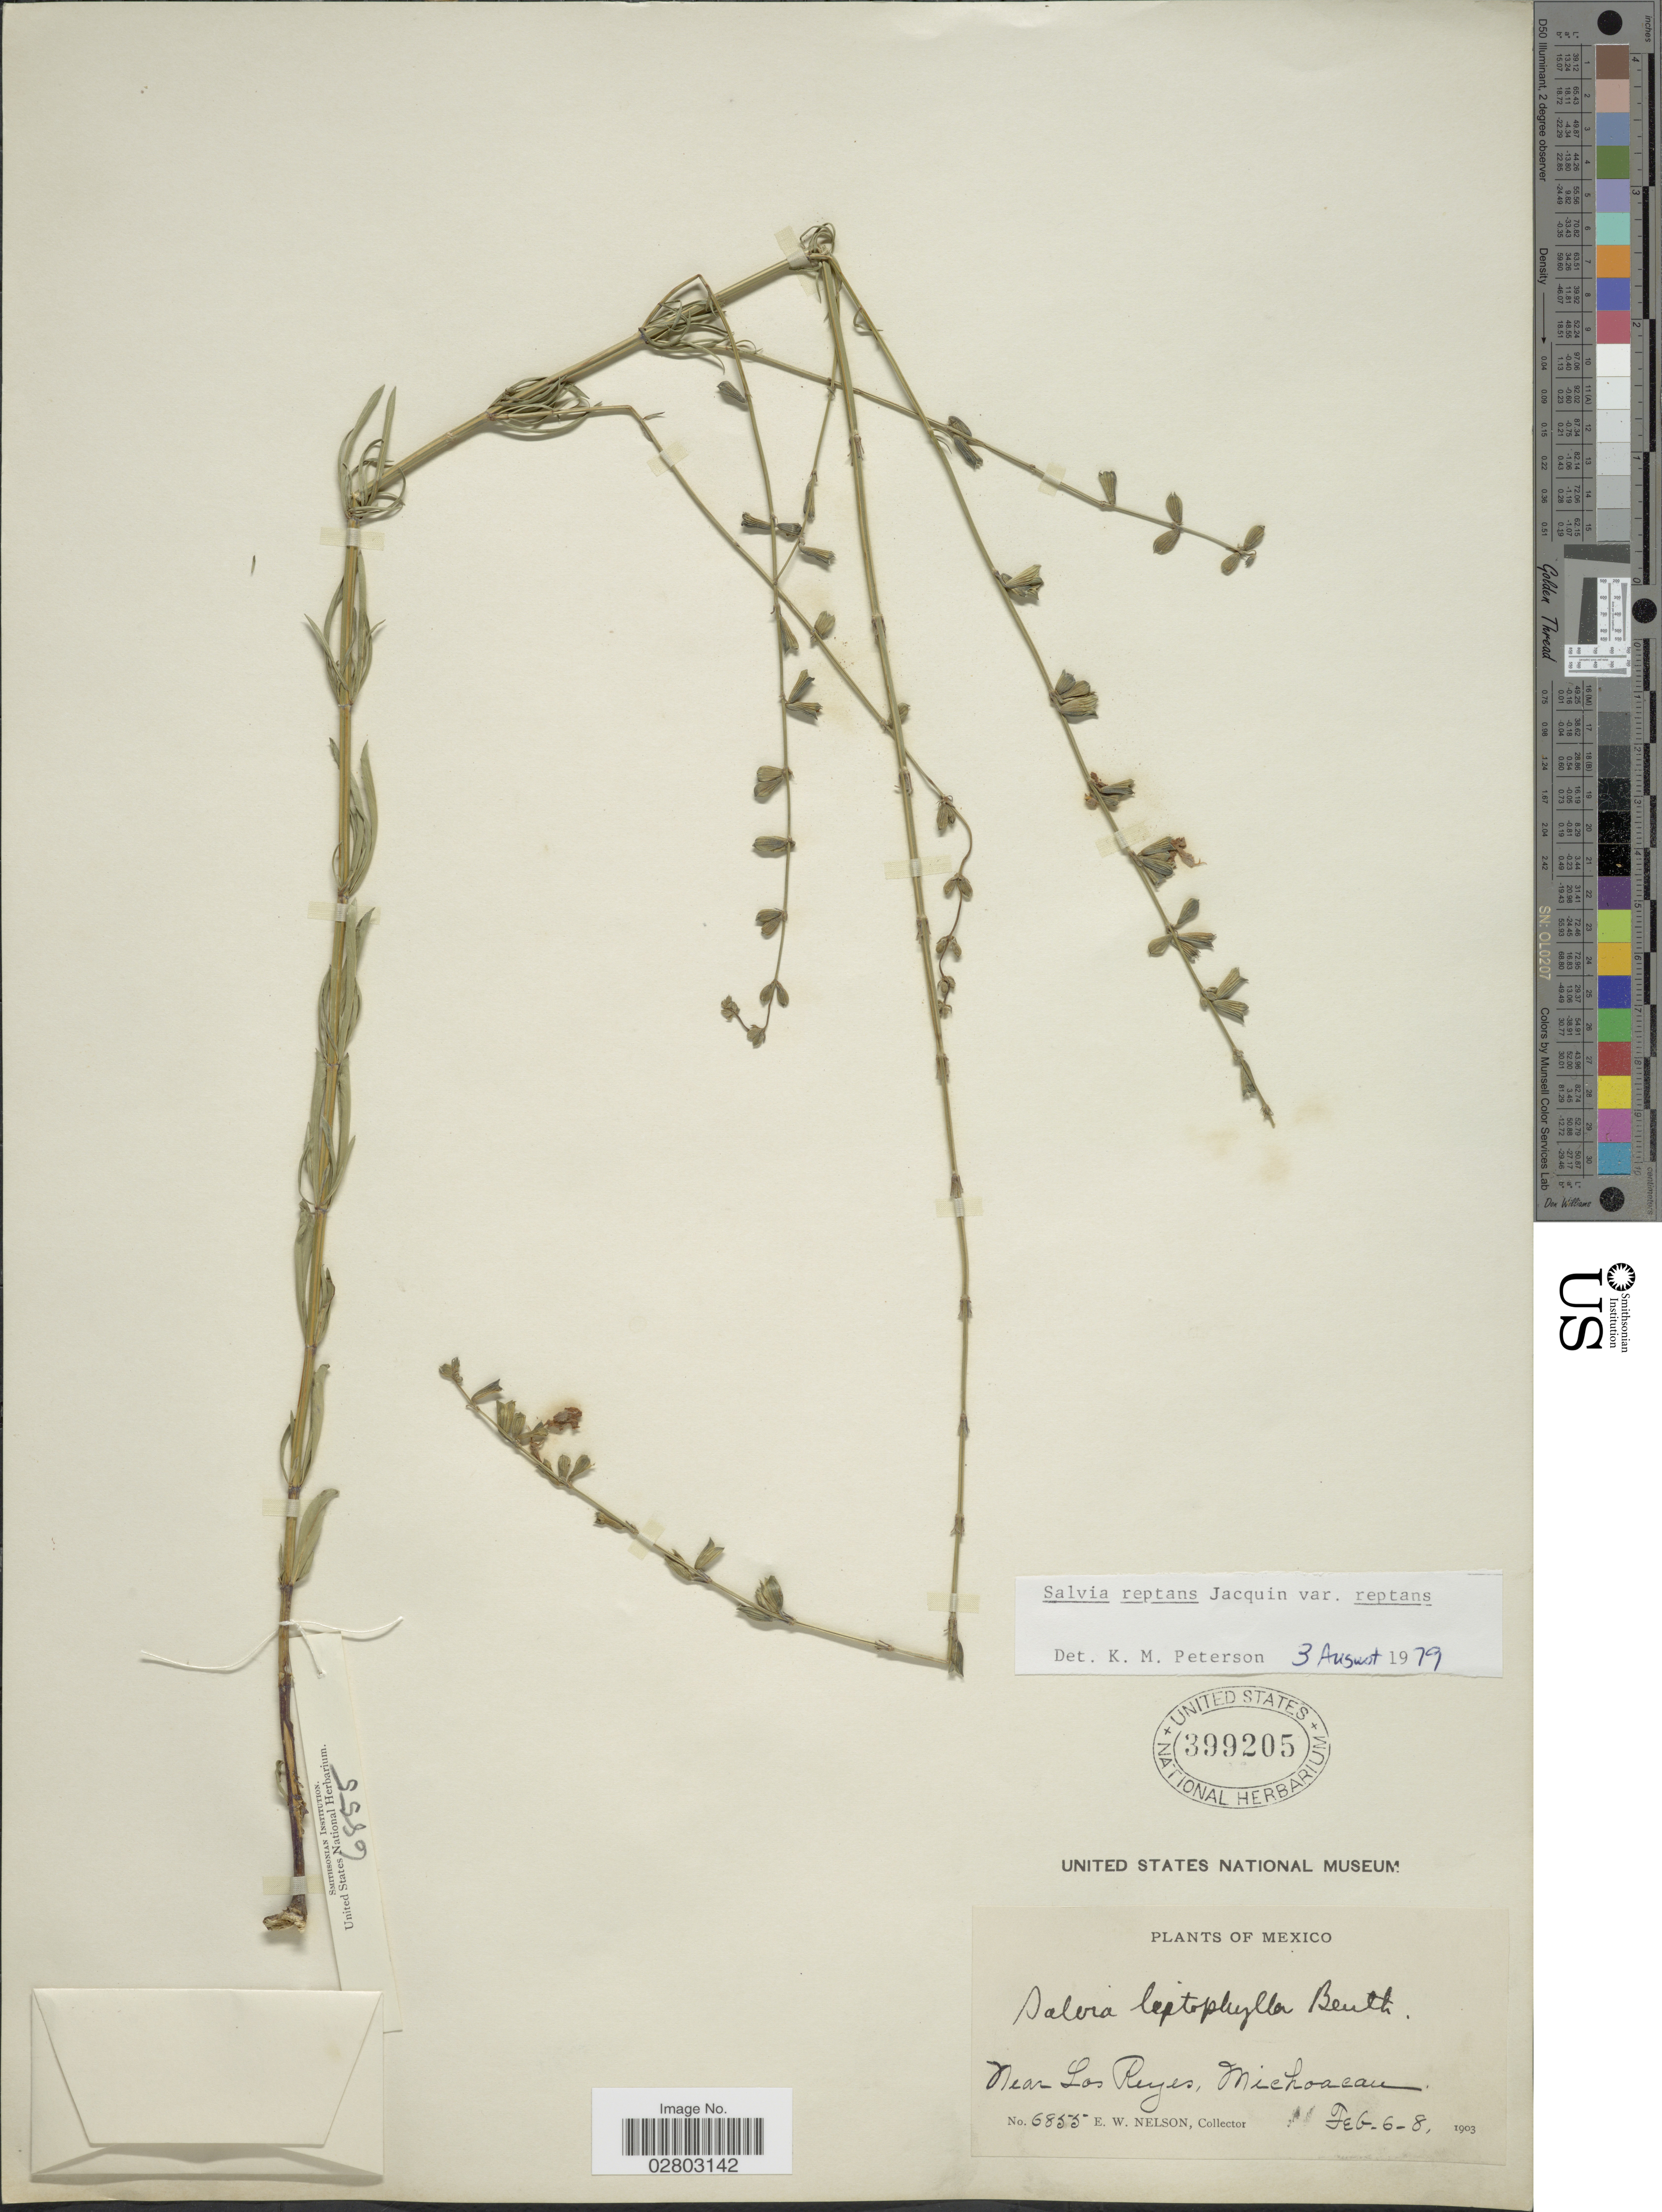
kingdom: Plantae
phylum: Tracheophyta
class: Magnoliopsida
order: Lamiales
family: Lamiaceae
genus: Salvia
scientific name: Salvia reptans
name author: Jacq.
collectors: E. W. Nelson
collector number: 6855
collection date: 1903-02-06/1903-02-08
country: Mexico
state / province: Michoacán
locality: Near Los Reyes.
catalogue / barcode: US 399205